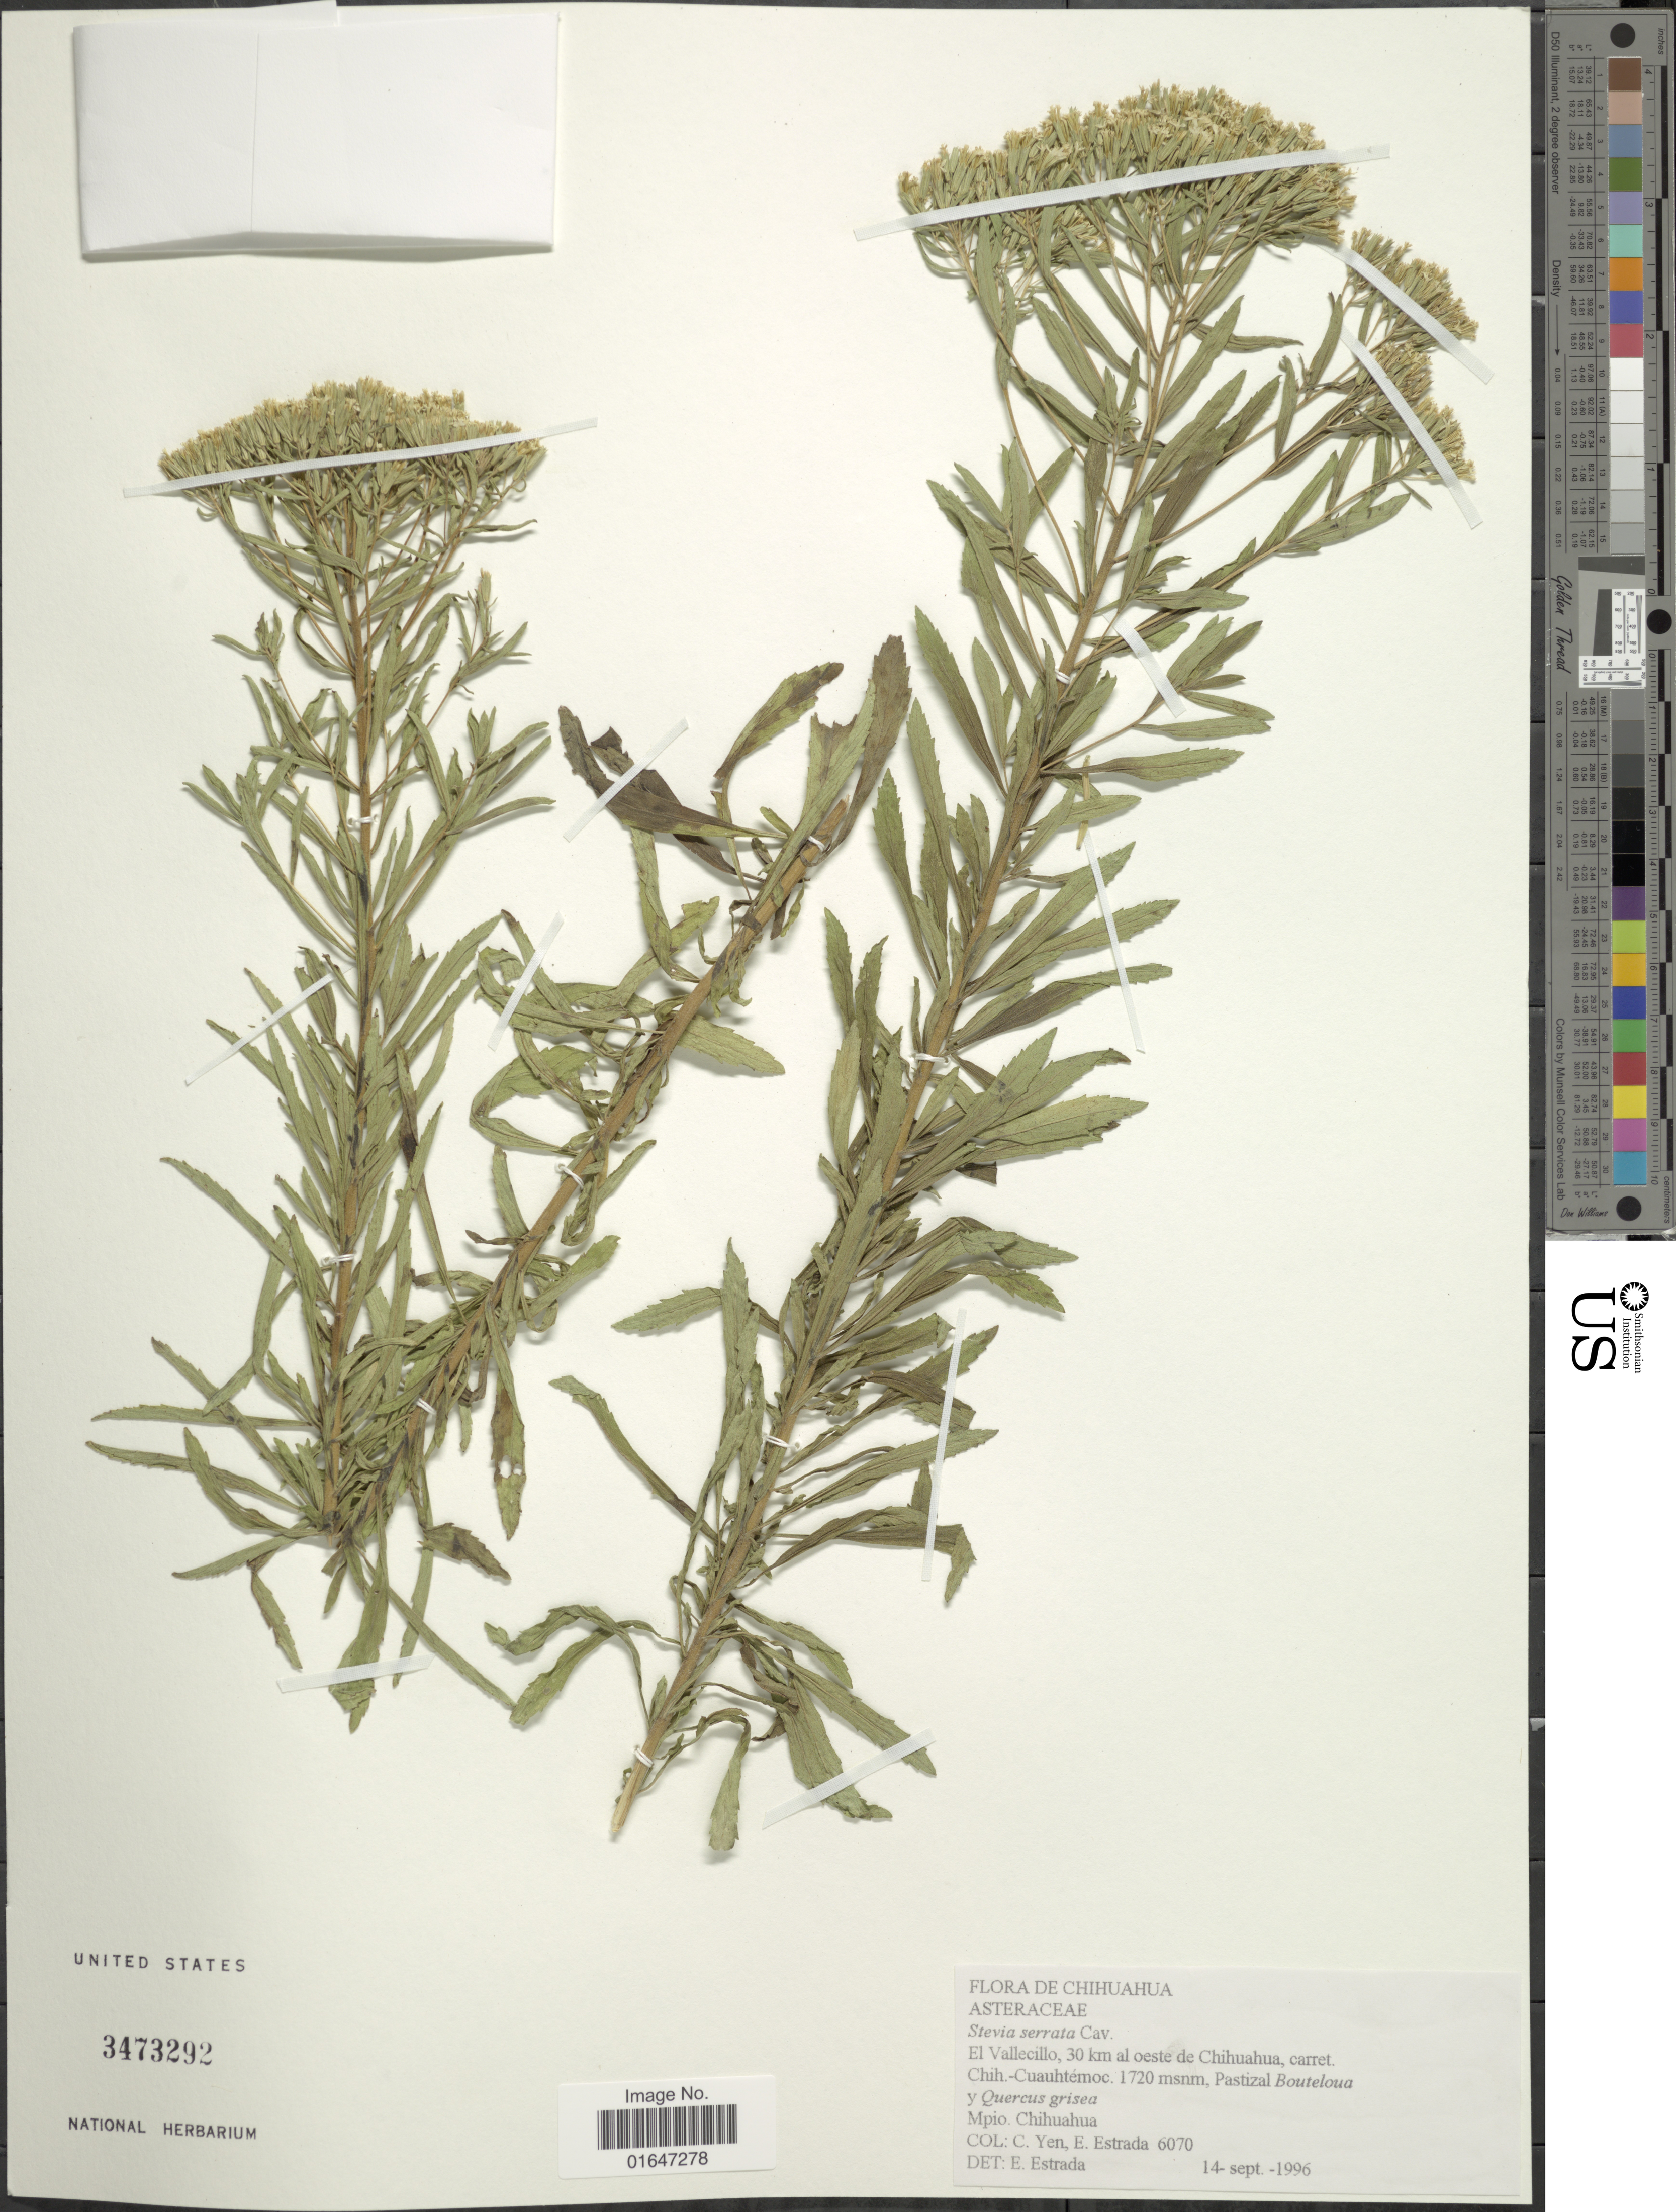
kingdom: Plantae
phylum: Tracheophyta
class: Magnoliopsida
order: Asterales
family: Asteraceae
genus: Stevia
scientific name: Stevia serrata var. serrata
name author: Cav.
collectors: C. Yen & E. Estrada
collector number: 6070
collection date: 1996-09-14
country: Mexico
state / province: Chihuahua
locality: El Vallecillo, 30 km Al oeste de Chihuahua, carret.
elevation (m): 1720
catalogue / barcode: US 3473292